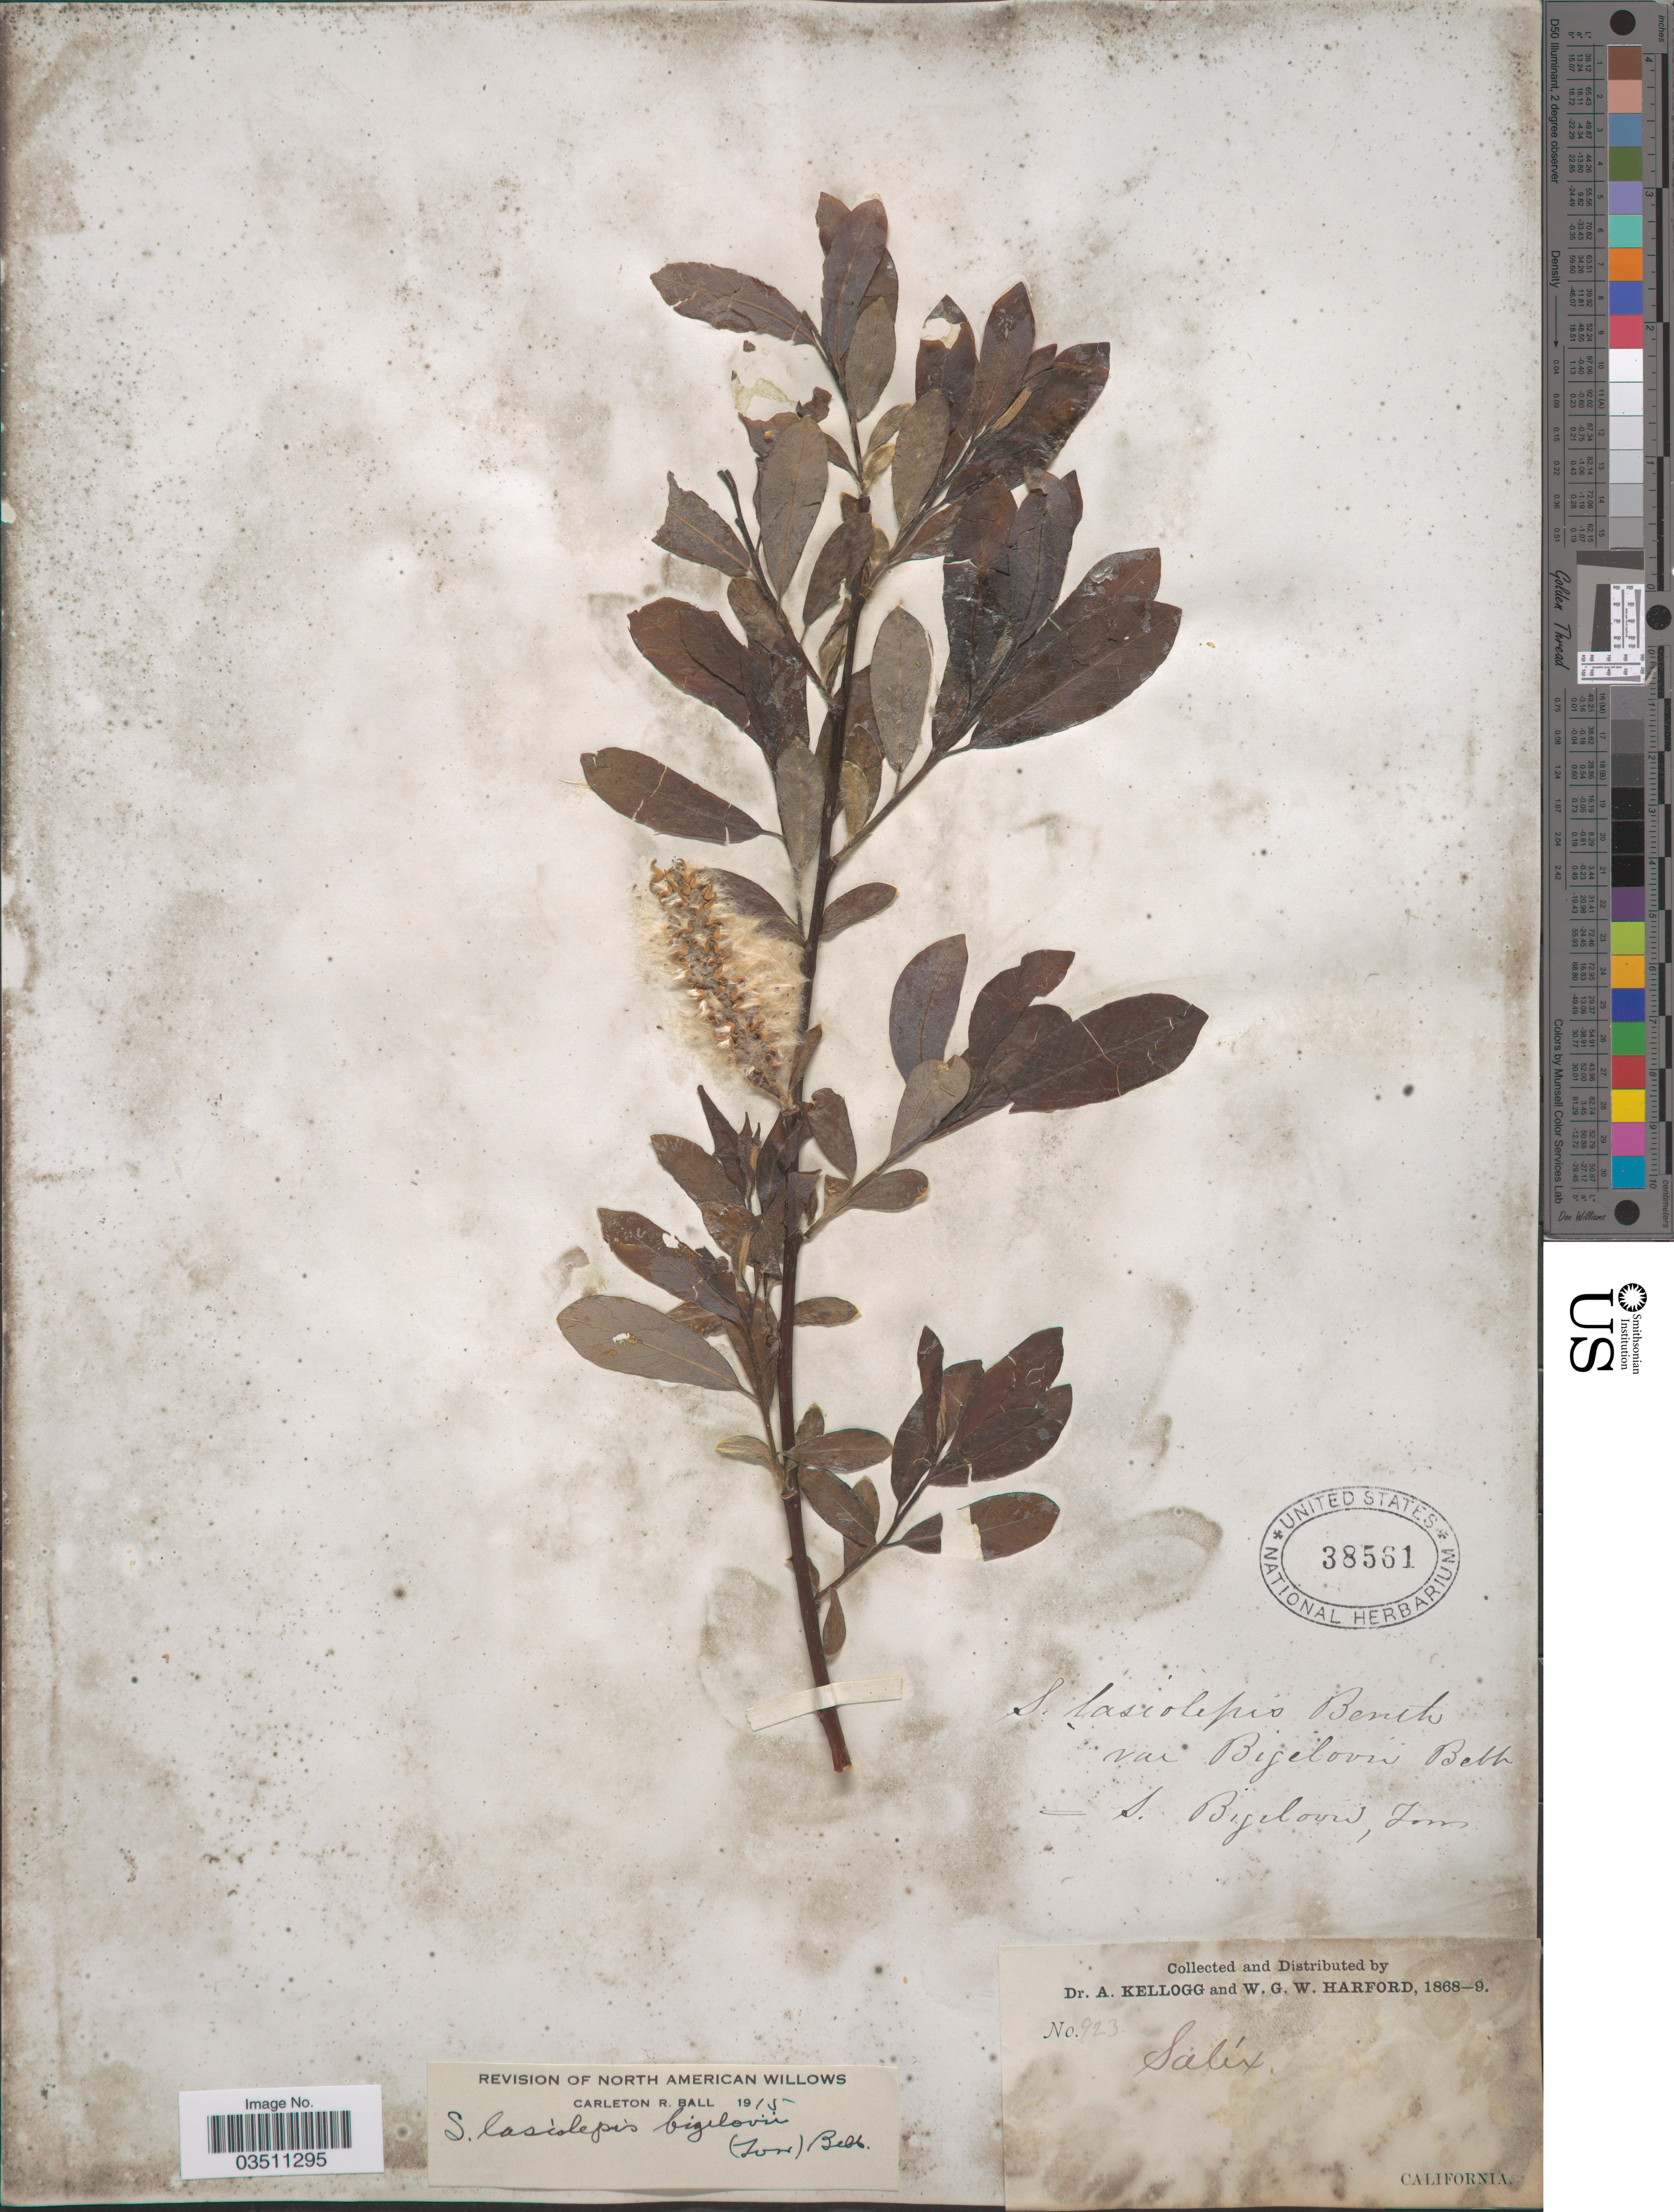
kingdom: Plantae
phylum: Tracheophyta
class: Magnoliopsida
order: Malpighiales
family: Salicaceae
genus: Salix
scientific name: Salix lasiolepis var. bigelovii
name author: Benth.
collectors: A. Kellogg & W. G. W. Harford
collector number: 923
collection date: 1868/1869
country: United States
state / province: California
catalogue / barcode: US 38561